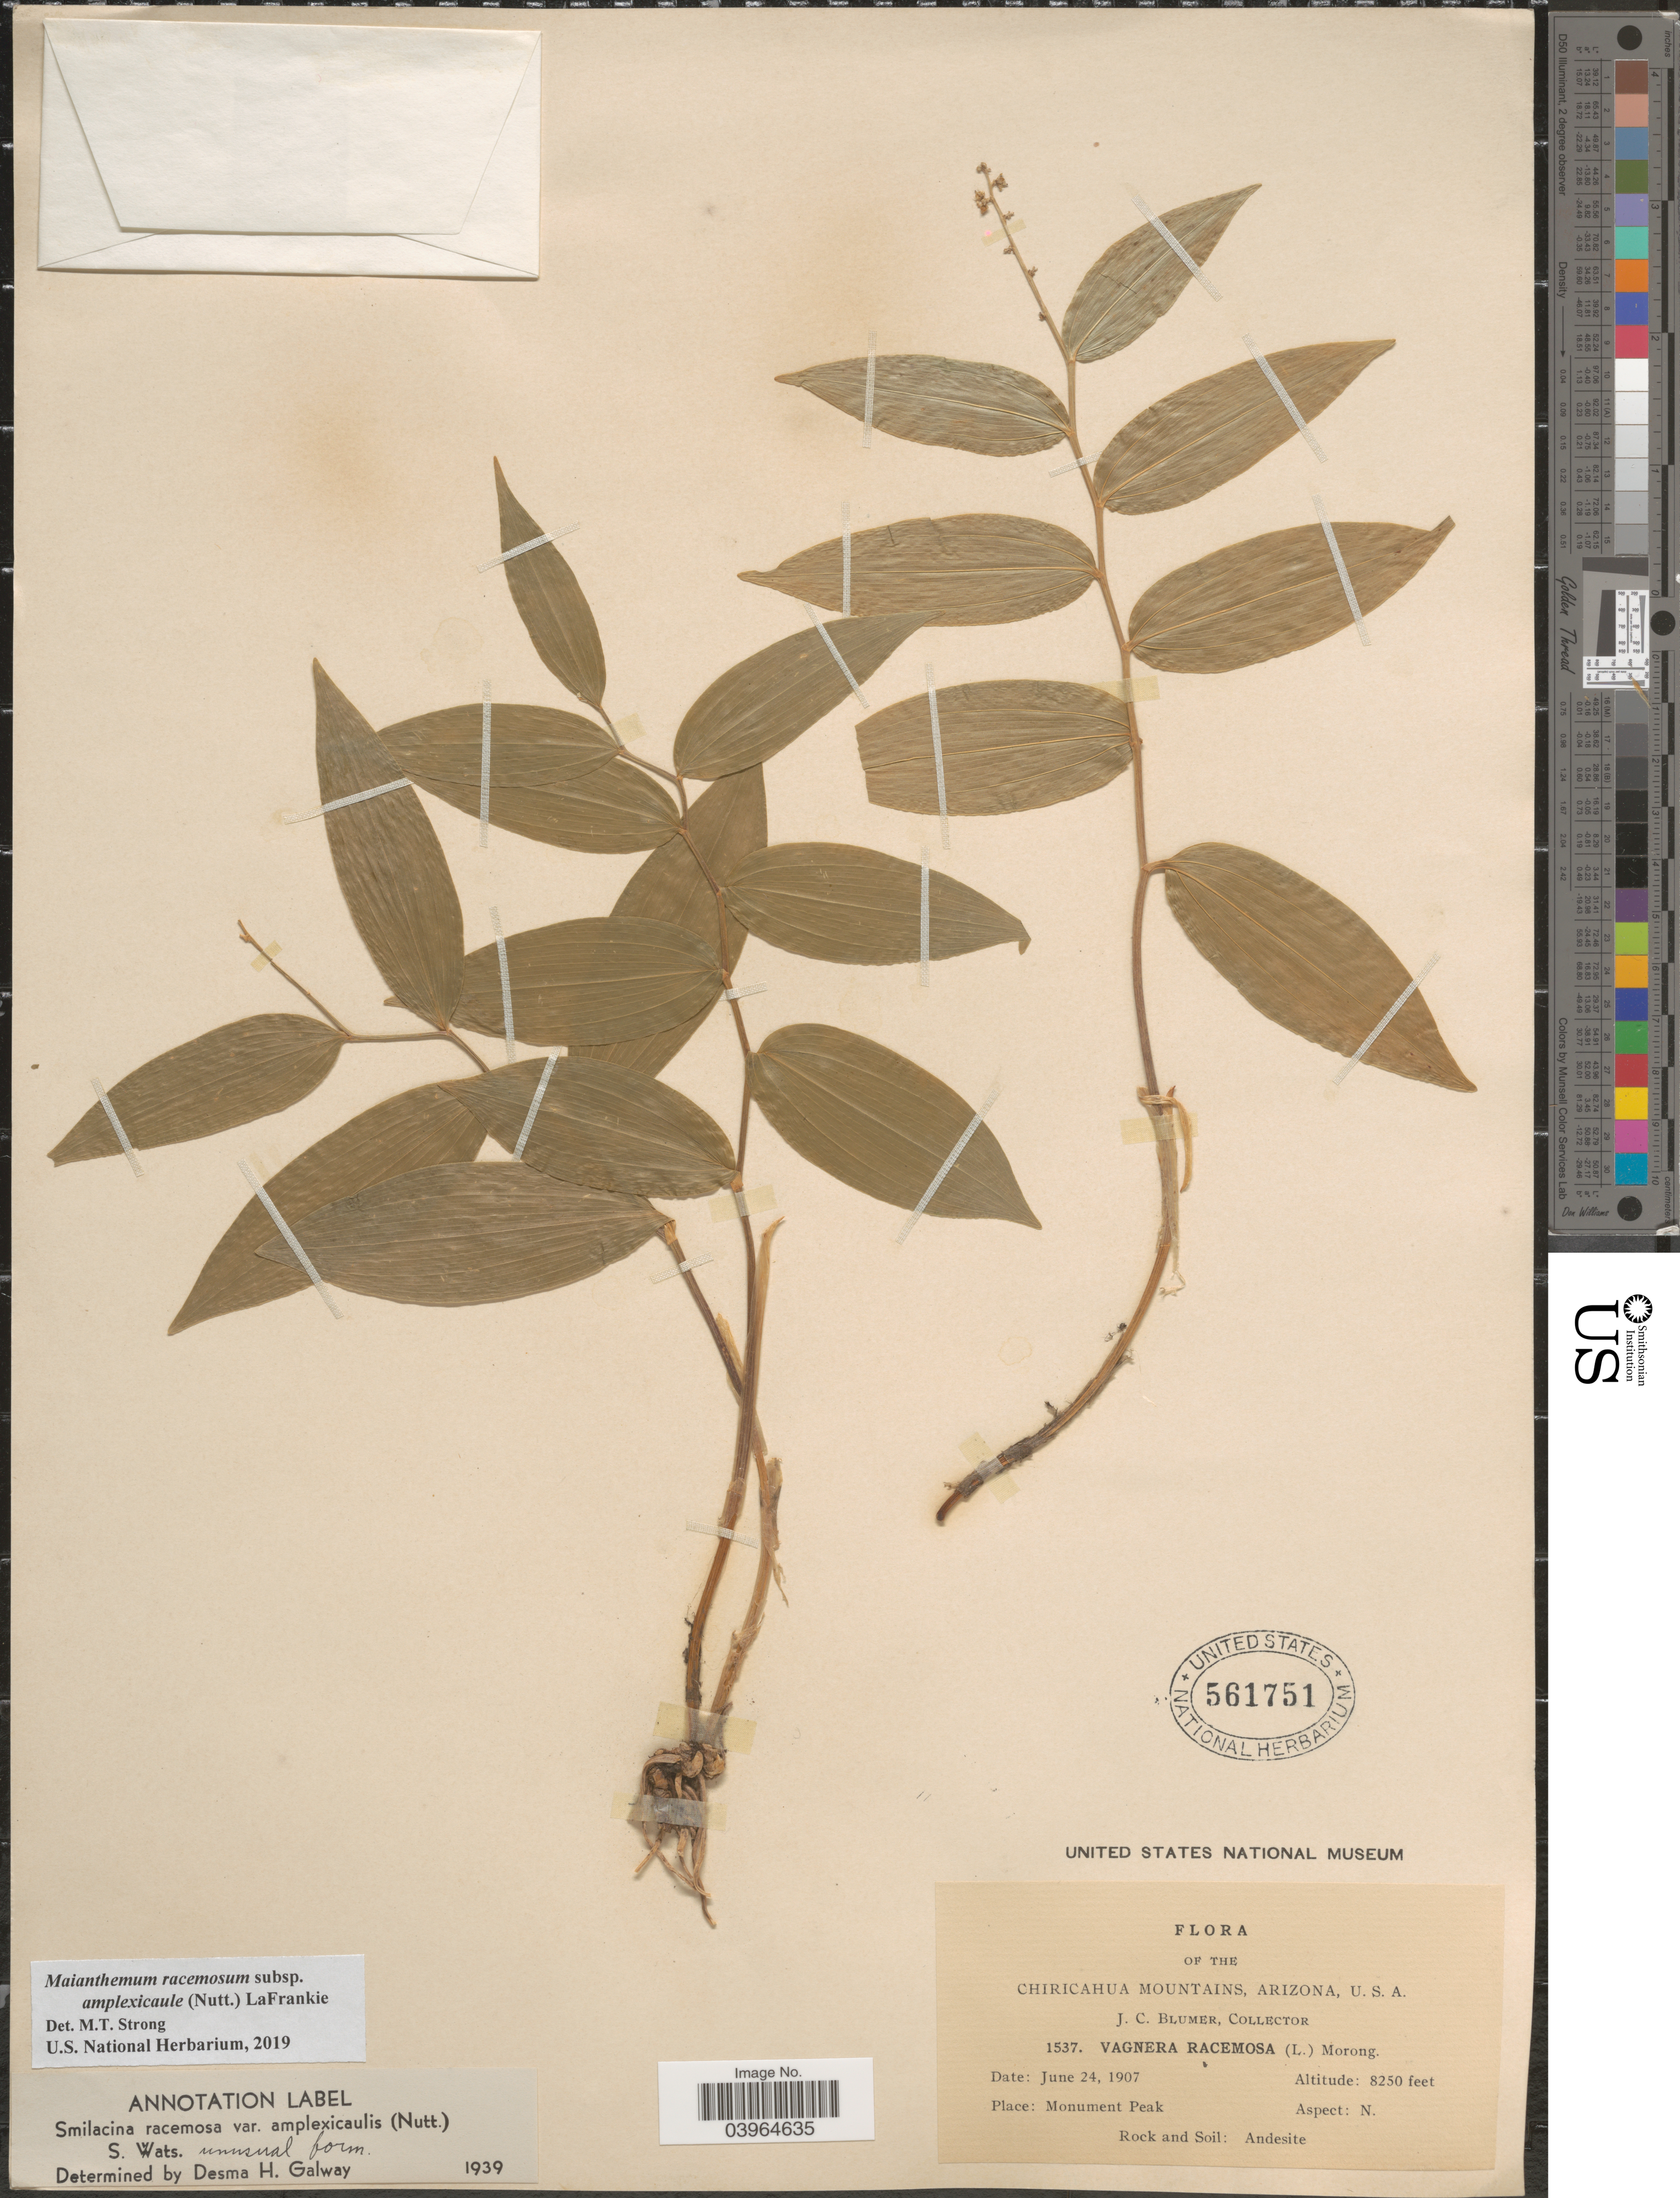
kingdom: Plantae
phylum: Tracheophyta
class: Liliopsida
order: Asparagales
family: Asparagaceae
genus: Maianthemum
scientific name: Maianthemum racemosum subsp. amplexicaule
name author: (Nutt.) LaFrankie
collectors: J. C. Blumer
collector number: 1537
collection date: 1907-06-24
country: United States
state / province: Arizona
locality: Chiricahua Mountains. Monument Peak. Aspect: N.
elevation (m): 2515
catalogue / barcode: US 561751